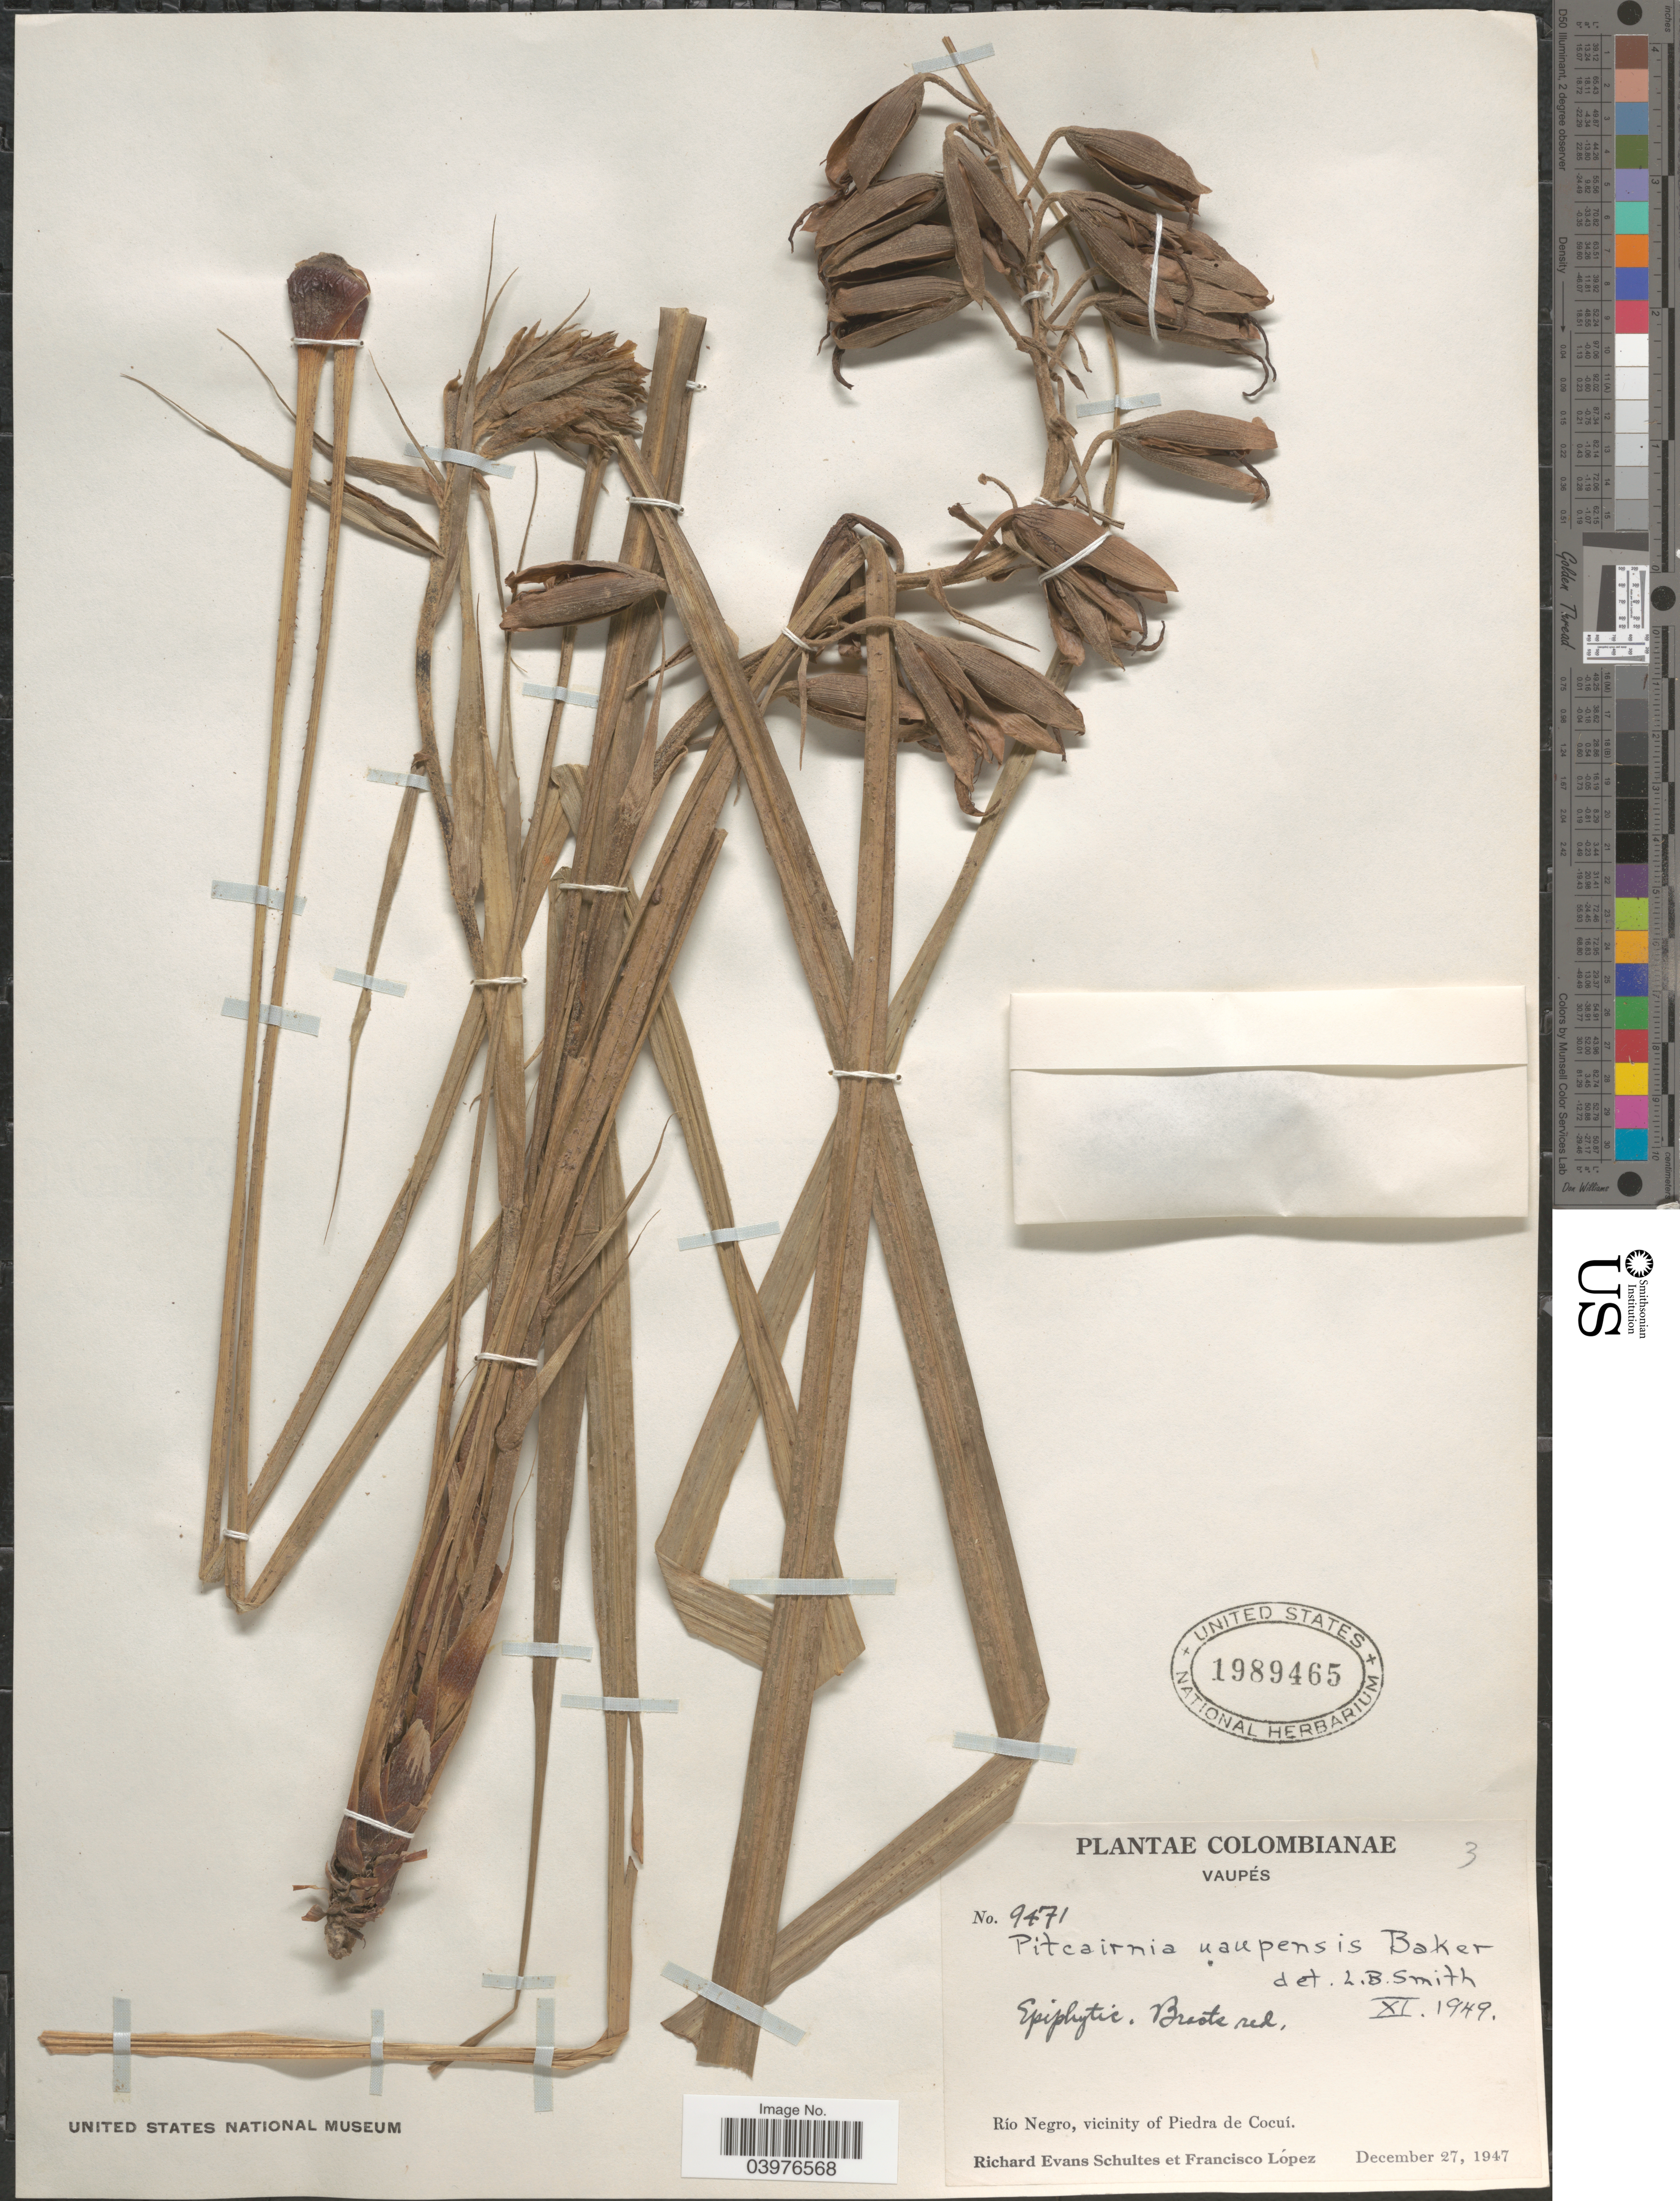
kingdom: Plantae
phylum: Tracheophyta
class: Liliopsida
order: Poales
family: Bromeliaceae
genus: Pitcairnia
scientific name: Pitcairnia uaupensis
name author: Baker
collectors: R. E. Schultes & F. Lopéz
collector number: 9471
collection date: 1947-12-27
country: Colombia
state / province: Vaupés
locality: Río Negro, vicinity of Piedra de Cocuí.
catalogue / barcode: US 1989465